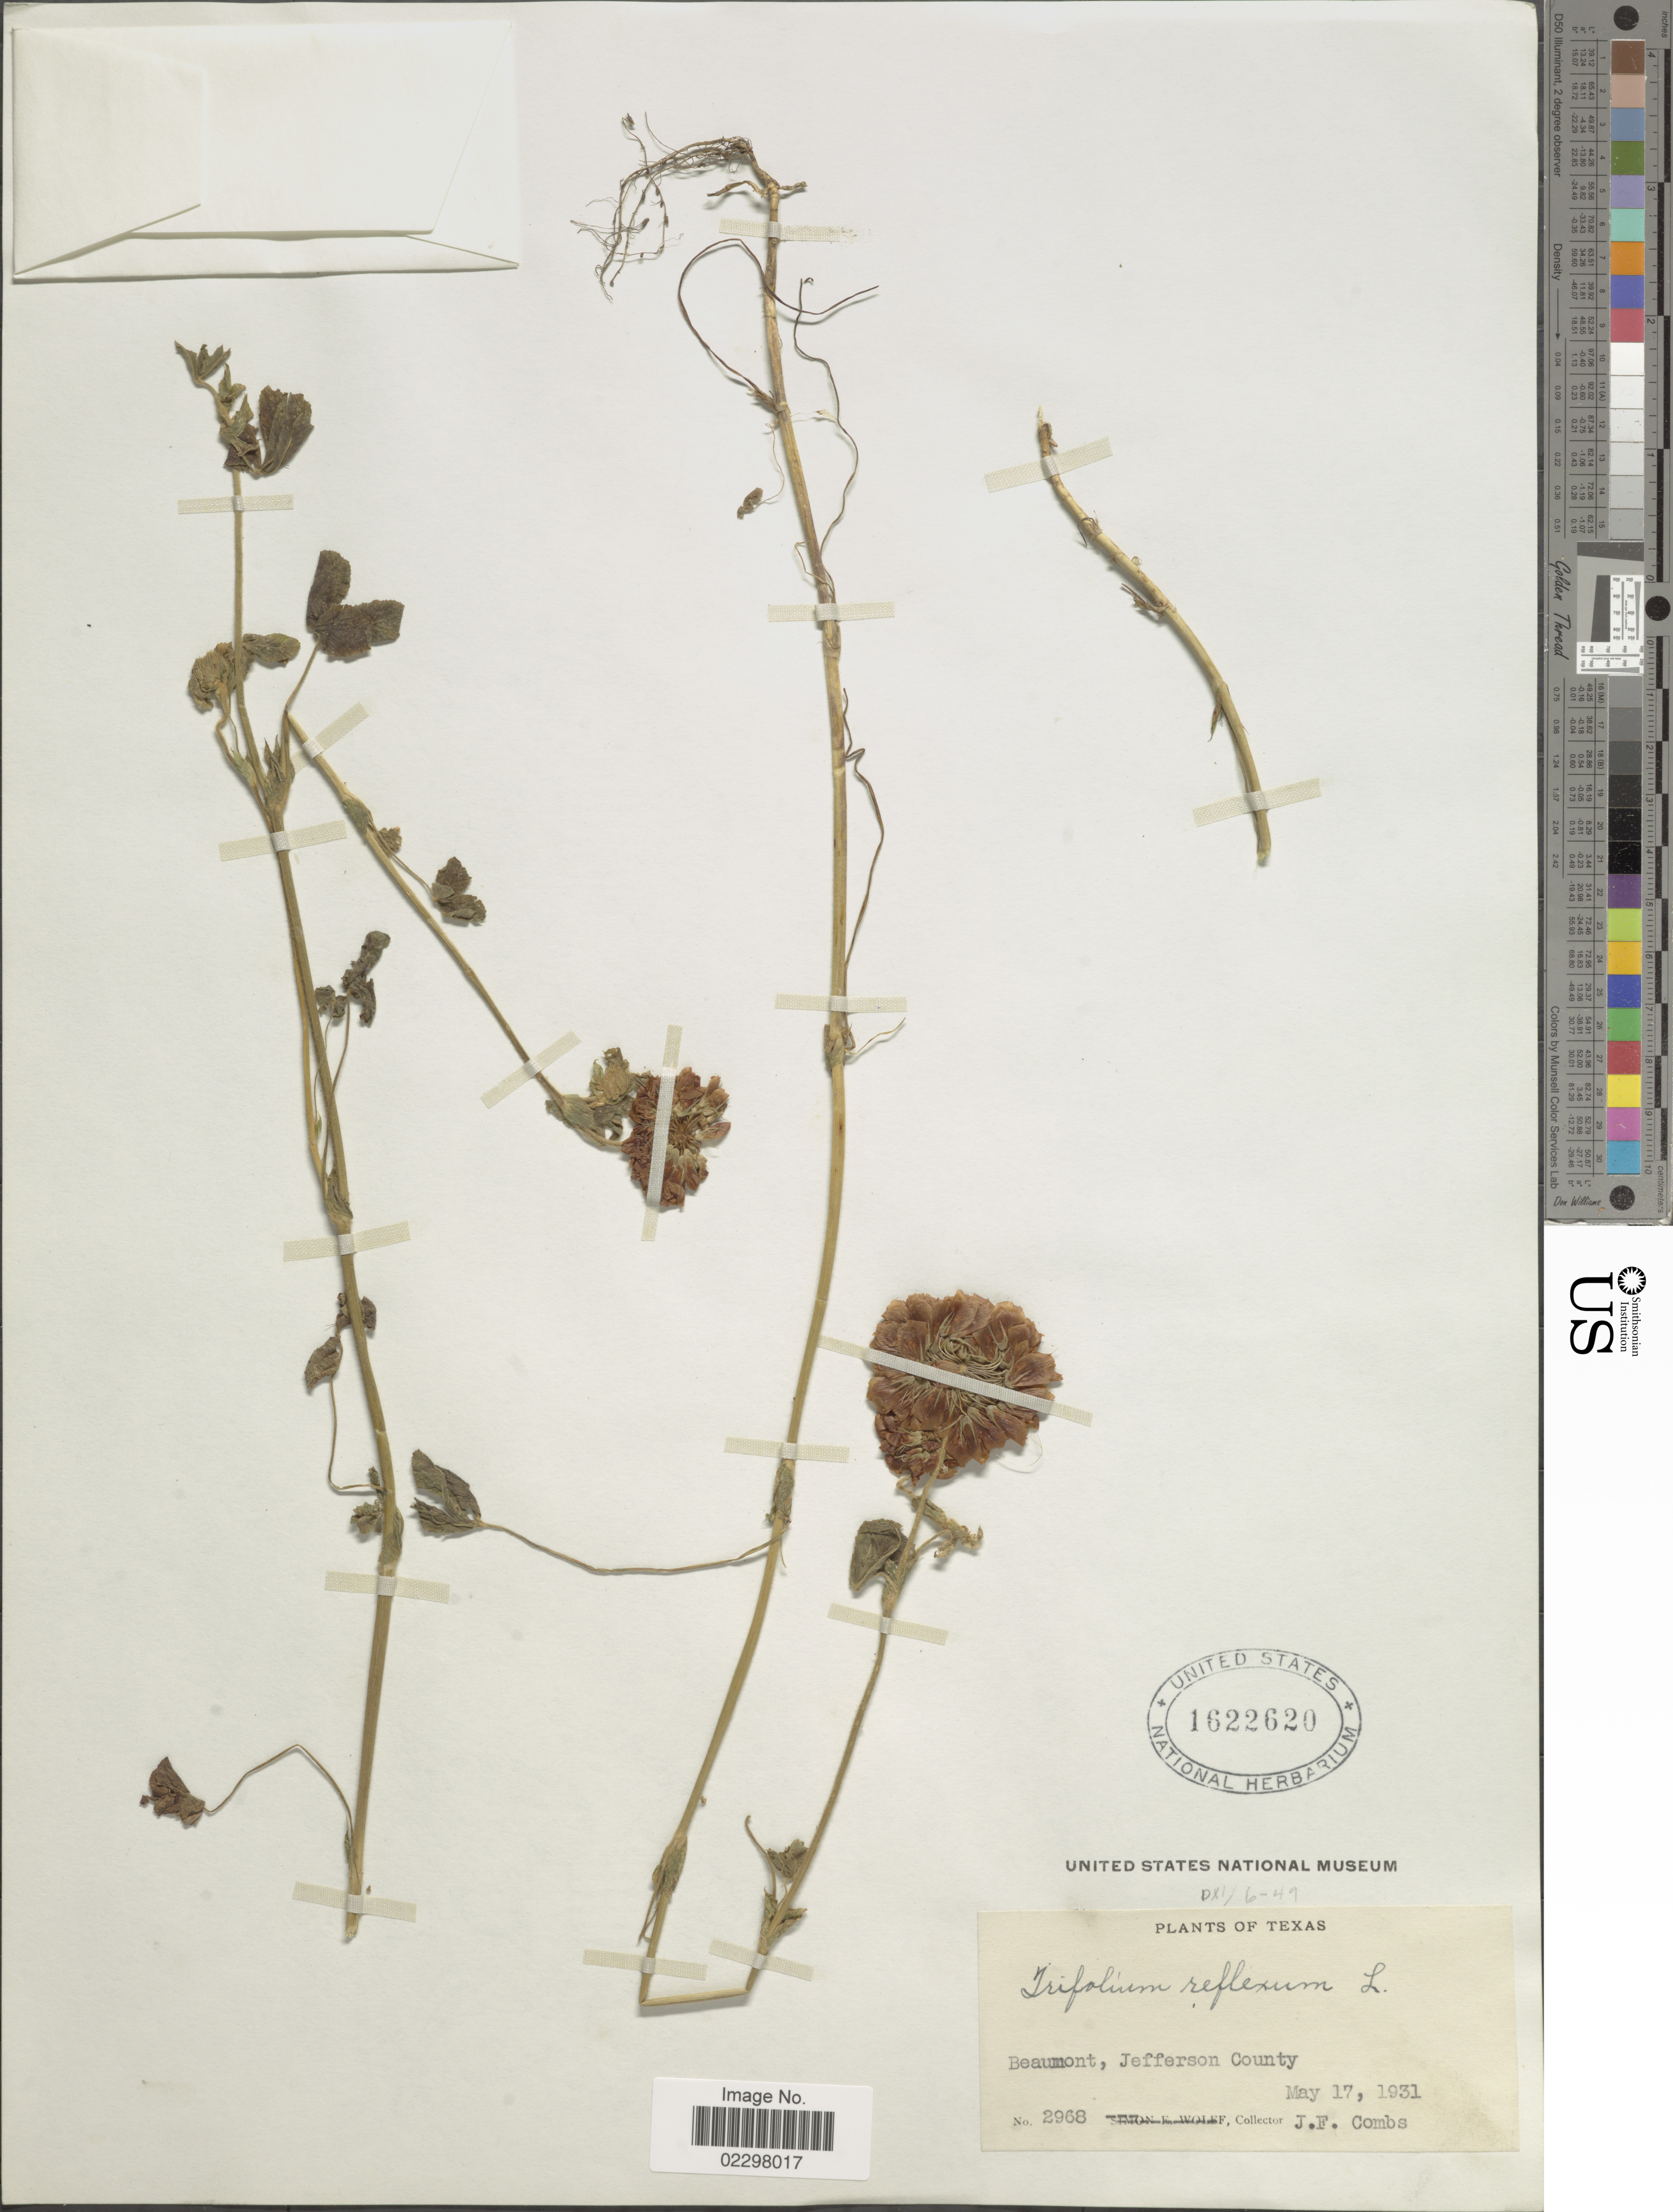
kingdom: Plantae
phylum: Tracheophyta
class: Magnoliopsida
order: Fabales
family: Fabaceae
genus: Trifolium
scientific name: Trifolium reflexum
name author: L.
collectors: J. Combs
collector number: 2968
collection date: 1931-05-17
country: United States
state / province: Texas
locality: Beaumont, Jefferson County.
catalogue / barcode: US 1622620